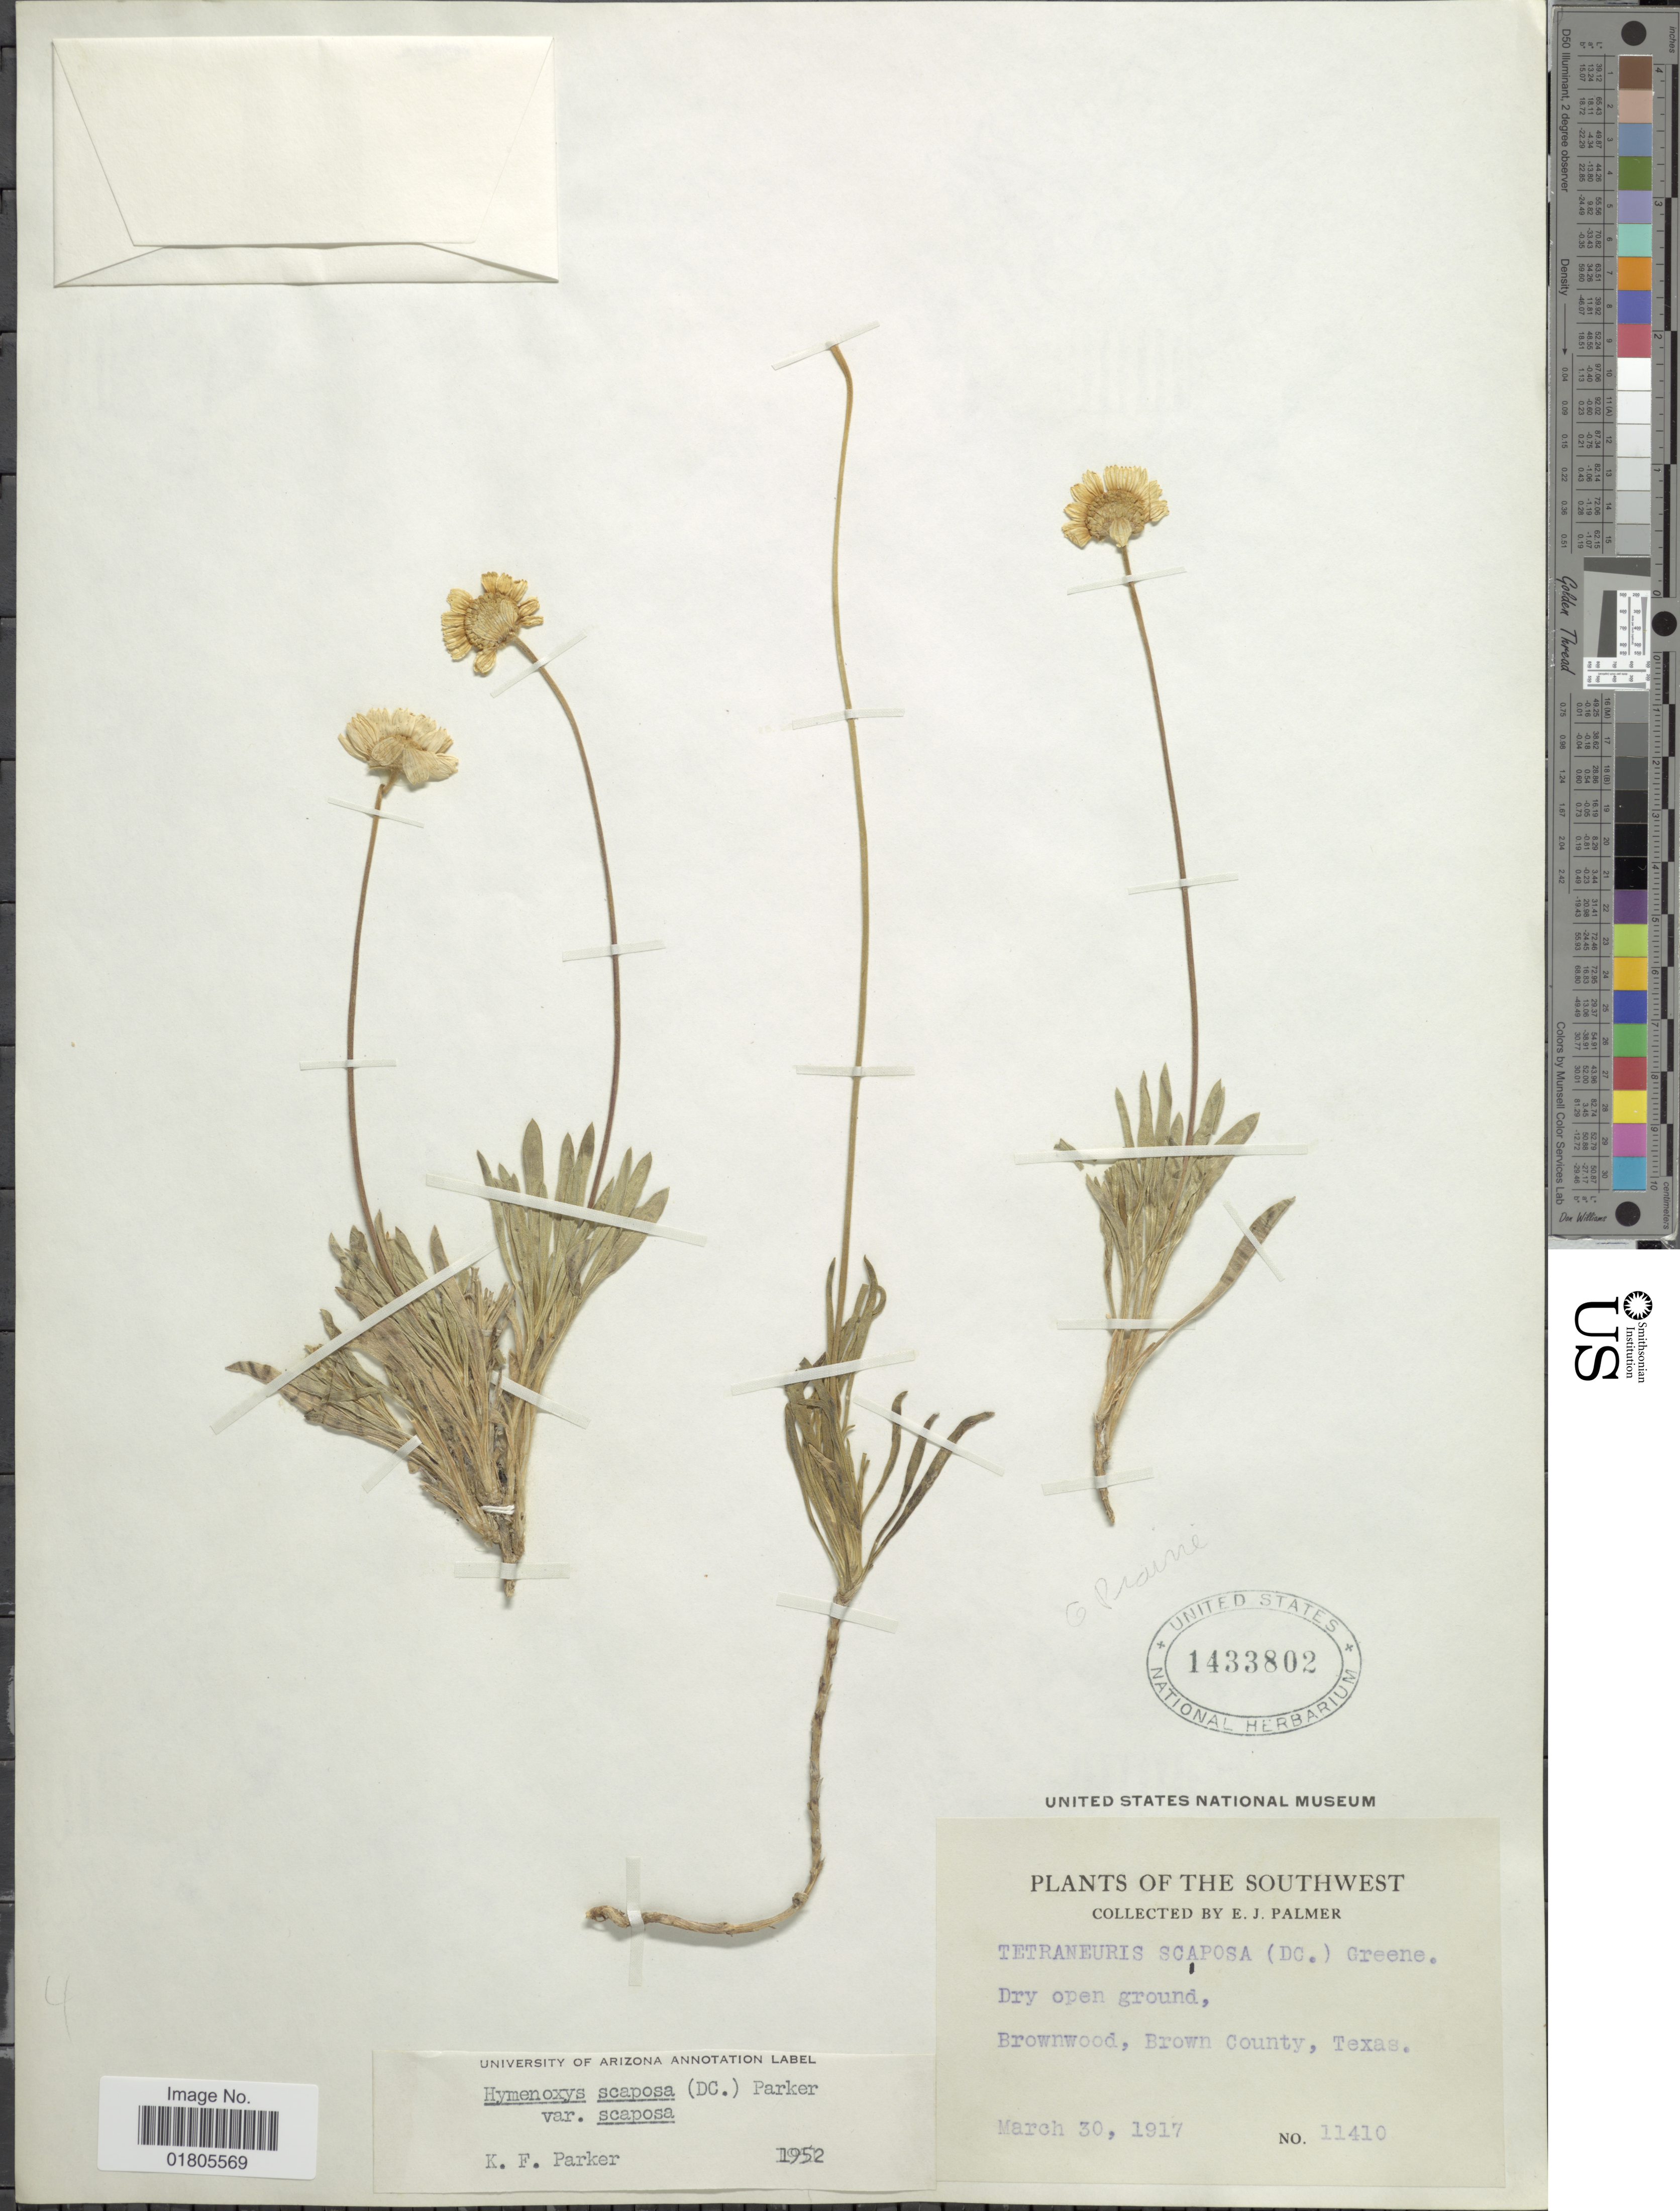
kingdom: Plantae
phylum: Tracheophyta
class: Magnoliopsida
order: Asterales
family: Asteraceae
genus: Actinea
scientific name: Actinea scaposa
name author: (DC.) Kuntze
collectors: E. J. Palmer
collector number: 11410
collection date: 1917-03-30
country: United States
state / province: Texas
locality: Brownwood, Brown County, Southwest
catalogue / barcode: US 1433802